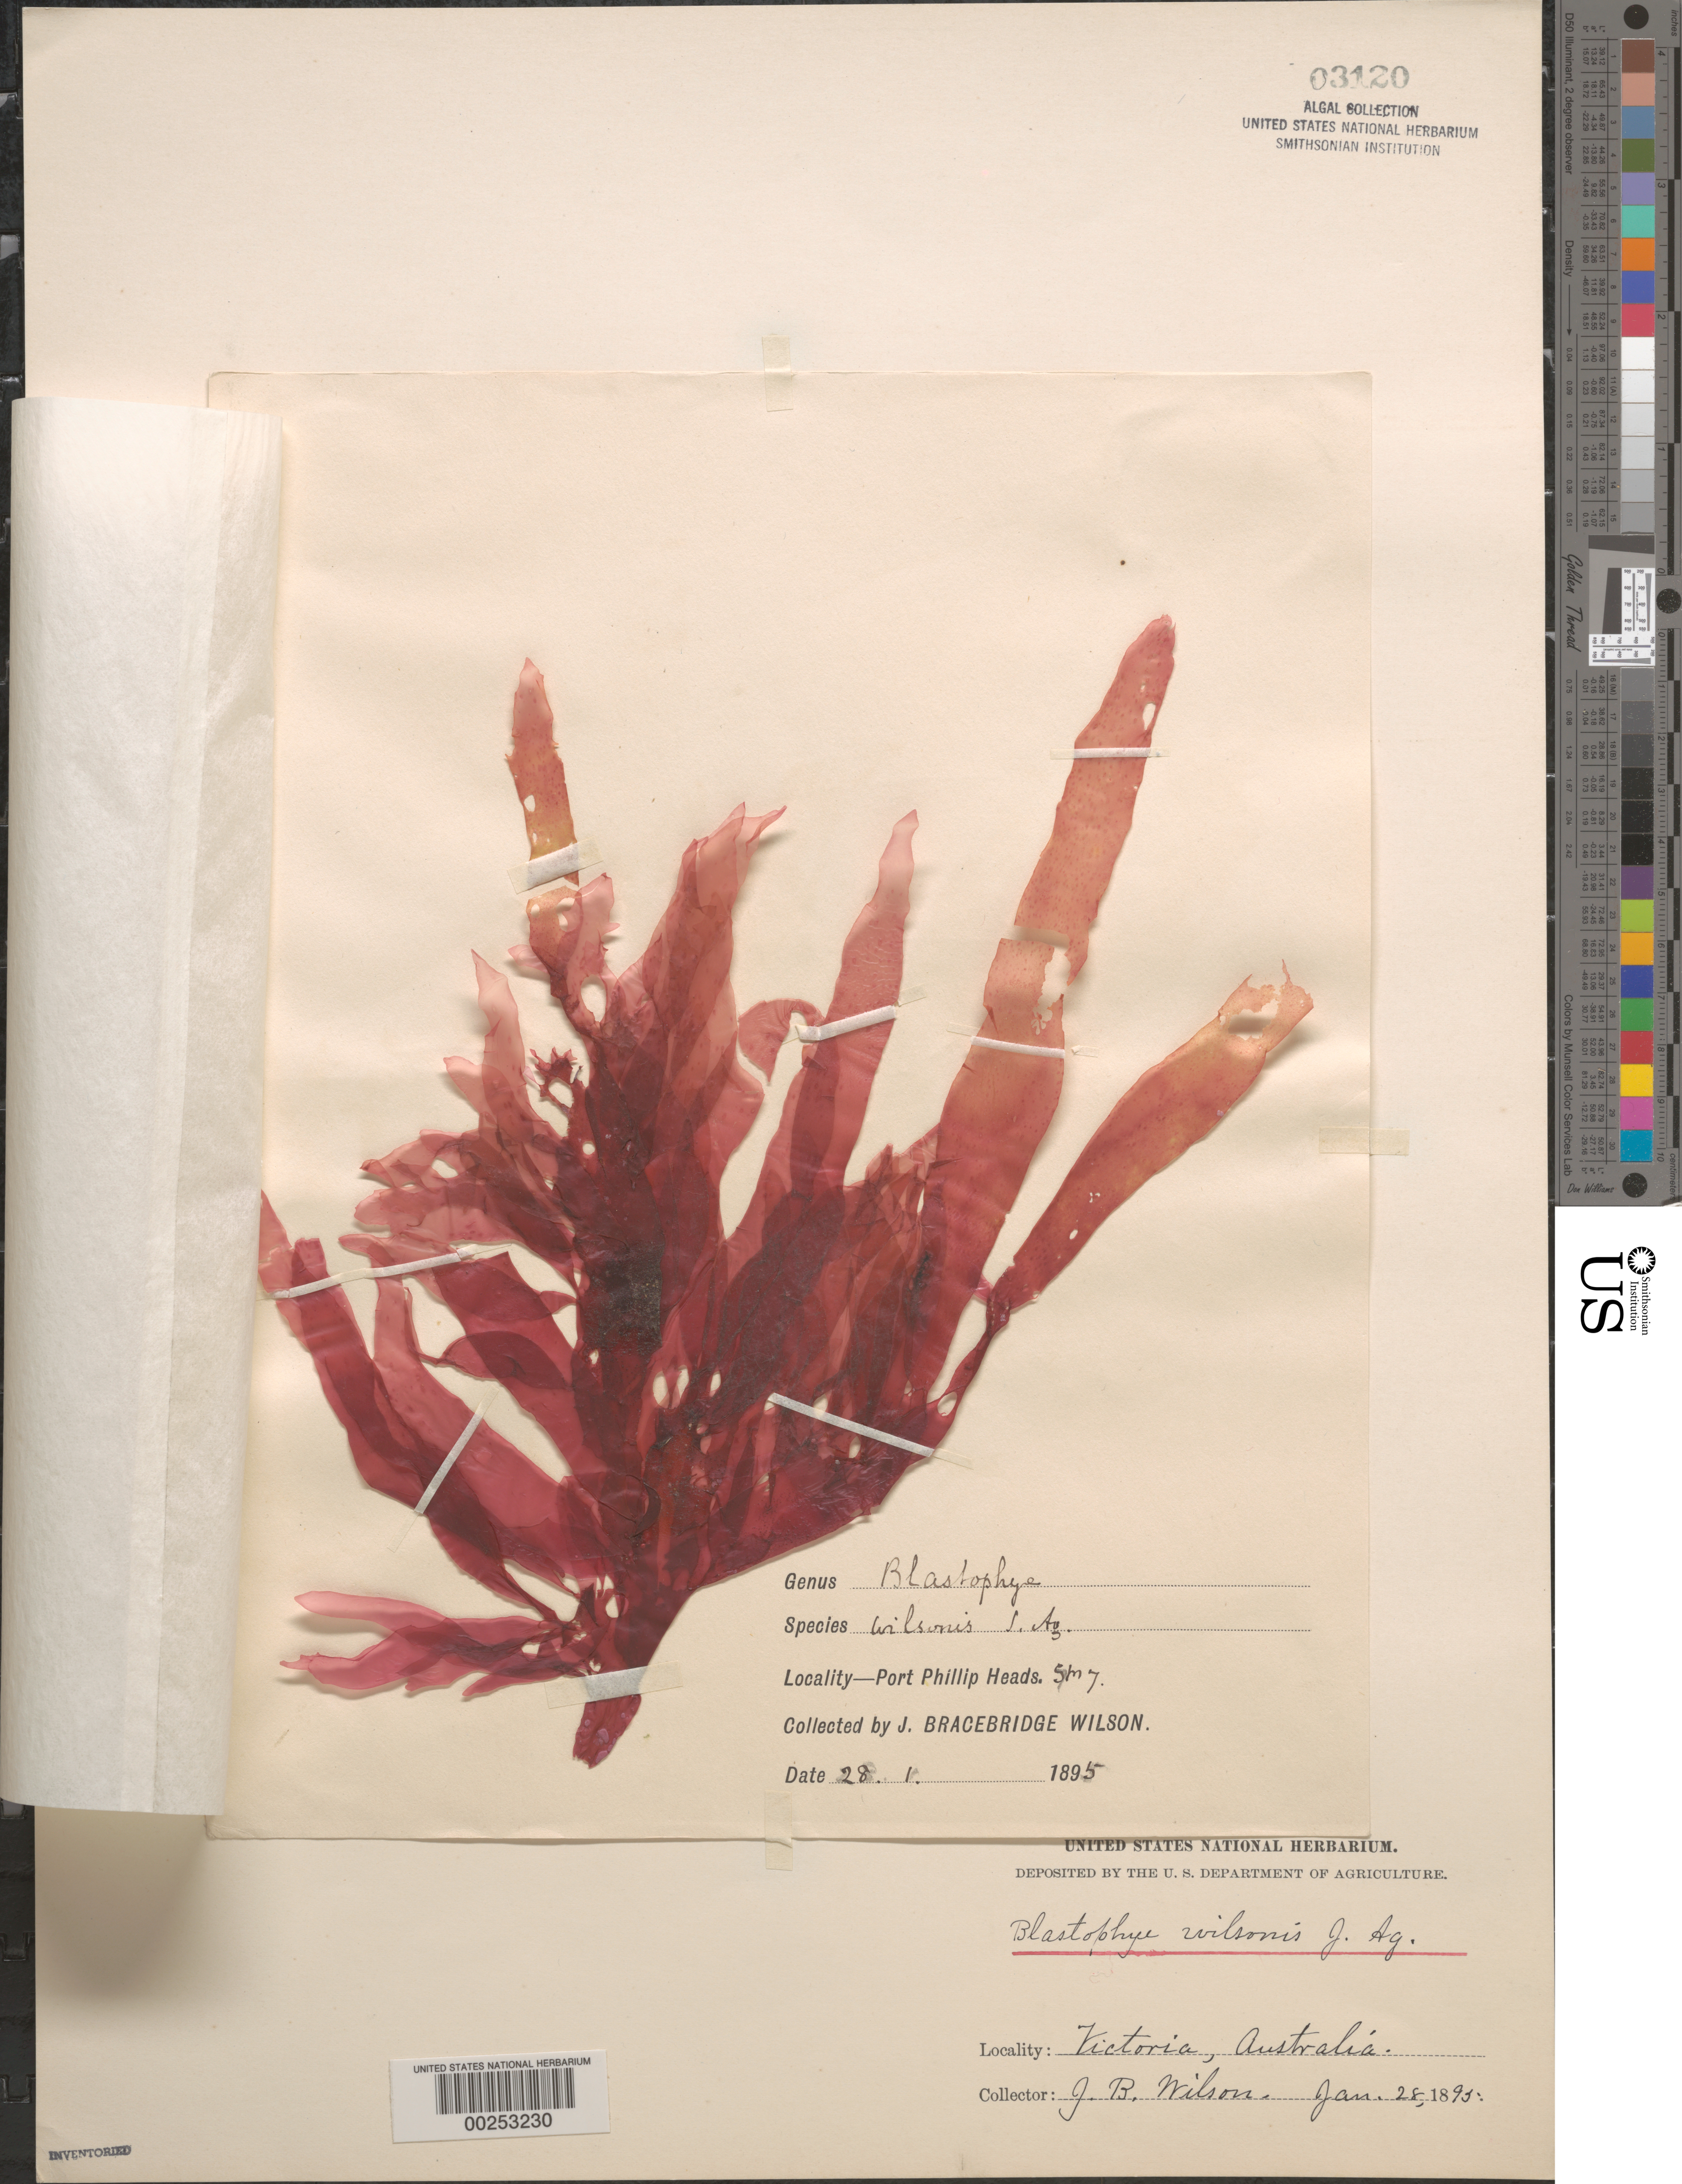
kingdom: Plantae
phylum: Rhodophyta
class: Florideophyceae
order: Halymeniales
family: Halymeniaceae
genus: Cryptonemia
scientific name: Cryptonemia wilsonis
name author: J. Agardh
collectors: J. B. Wilson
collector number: Station 7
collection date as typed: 28 Jan 1895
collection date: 1895-01-28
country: Australia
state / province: Victoria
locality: Port Phillip Heads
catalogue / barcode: US 3120